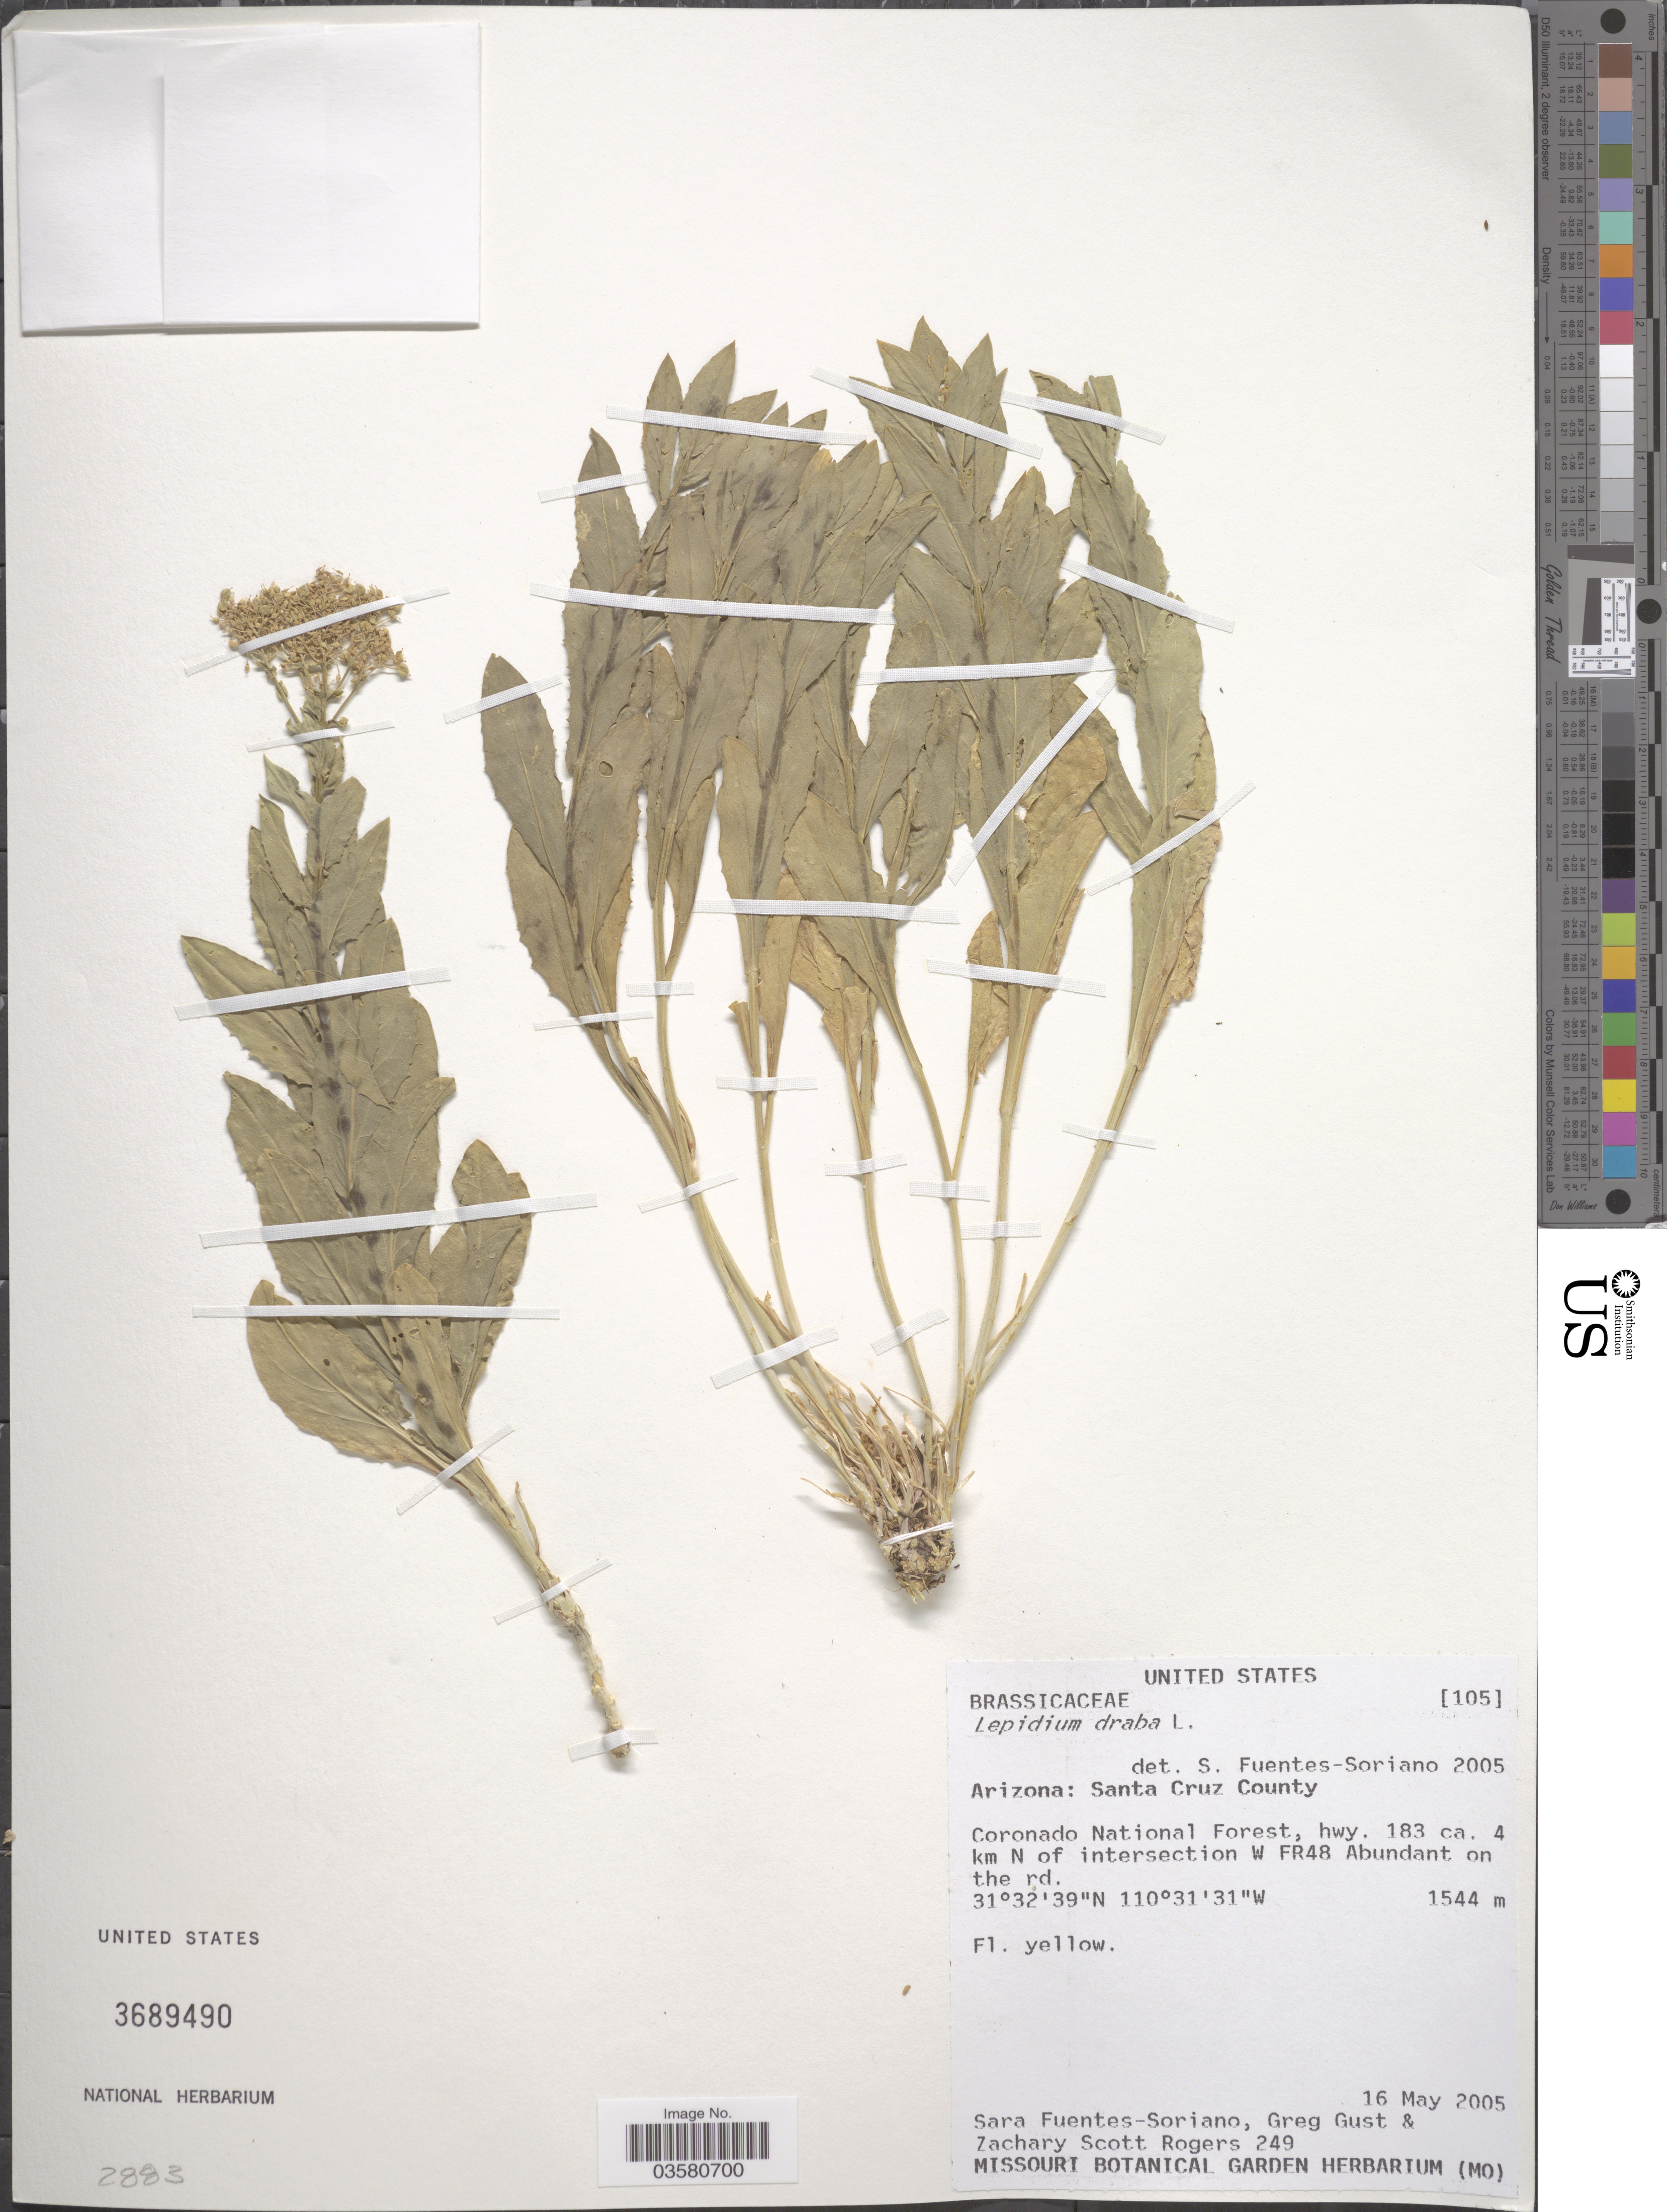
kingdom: Plantae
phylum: Tracheophyta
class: Magnoliopsida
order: Brassicales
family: Brassicaceae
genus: Lepidium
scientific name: Lepidium draba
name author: L.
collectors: S. Fuentes Soriano, G. Gust & Z. S. Rogers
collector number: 249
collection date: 2005-05-16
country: United States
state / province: Arizona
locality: Santa Cruz County. Coronado National Forest, hwy. 183 ca. 4 km N of intersection W FR48 Abundant on the rd.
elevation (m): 1544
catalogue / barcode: US 3689490